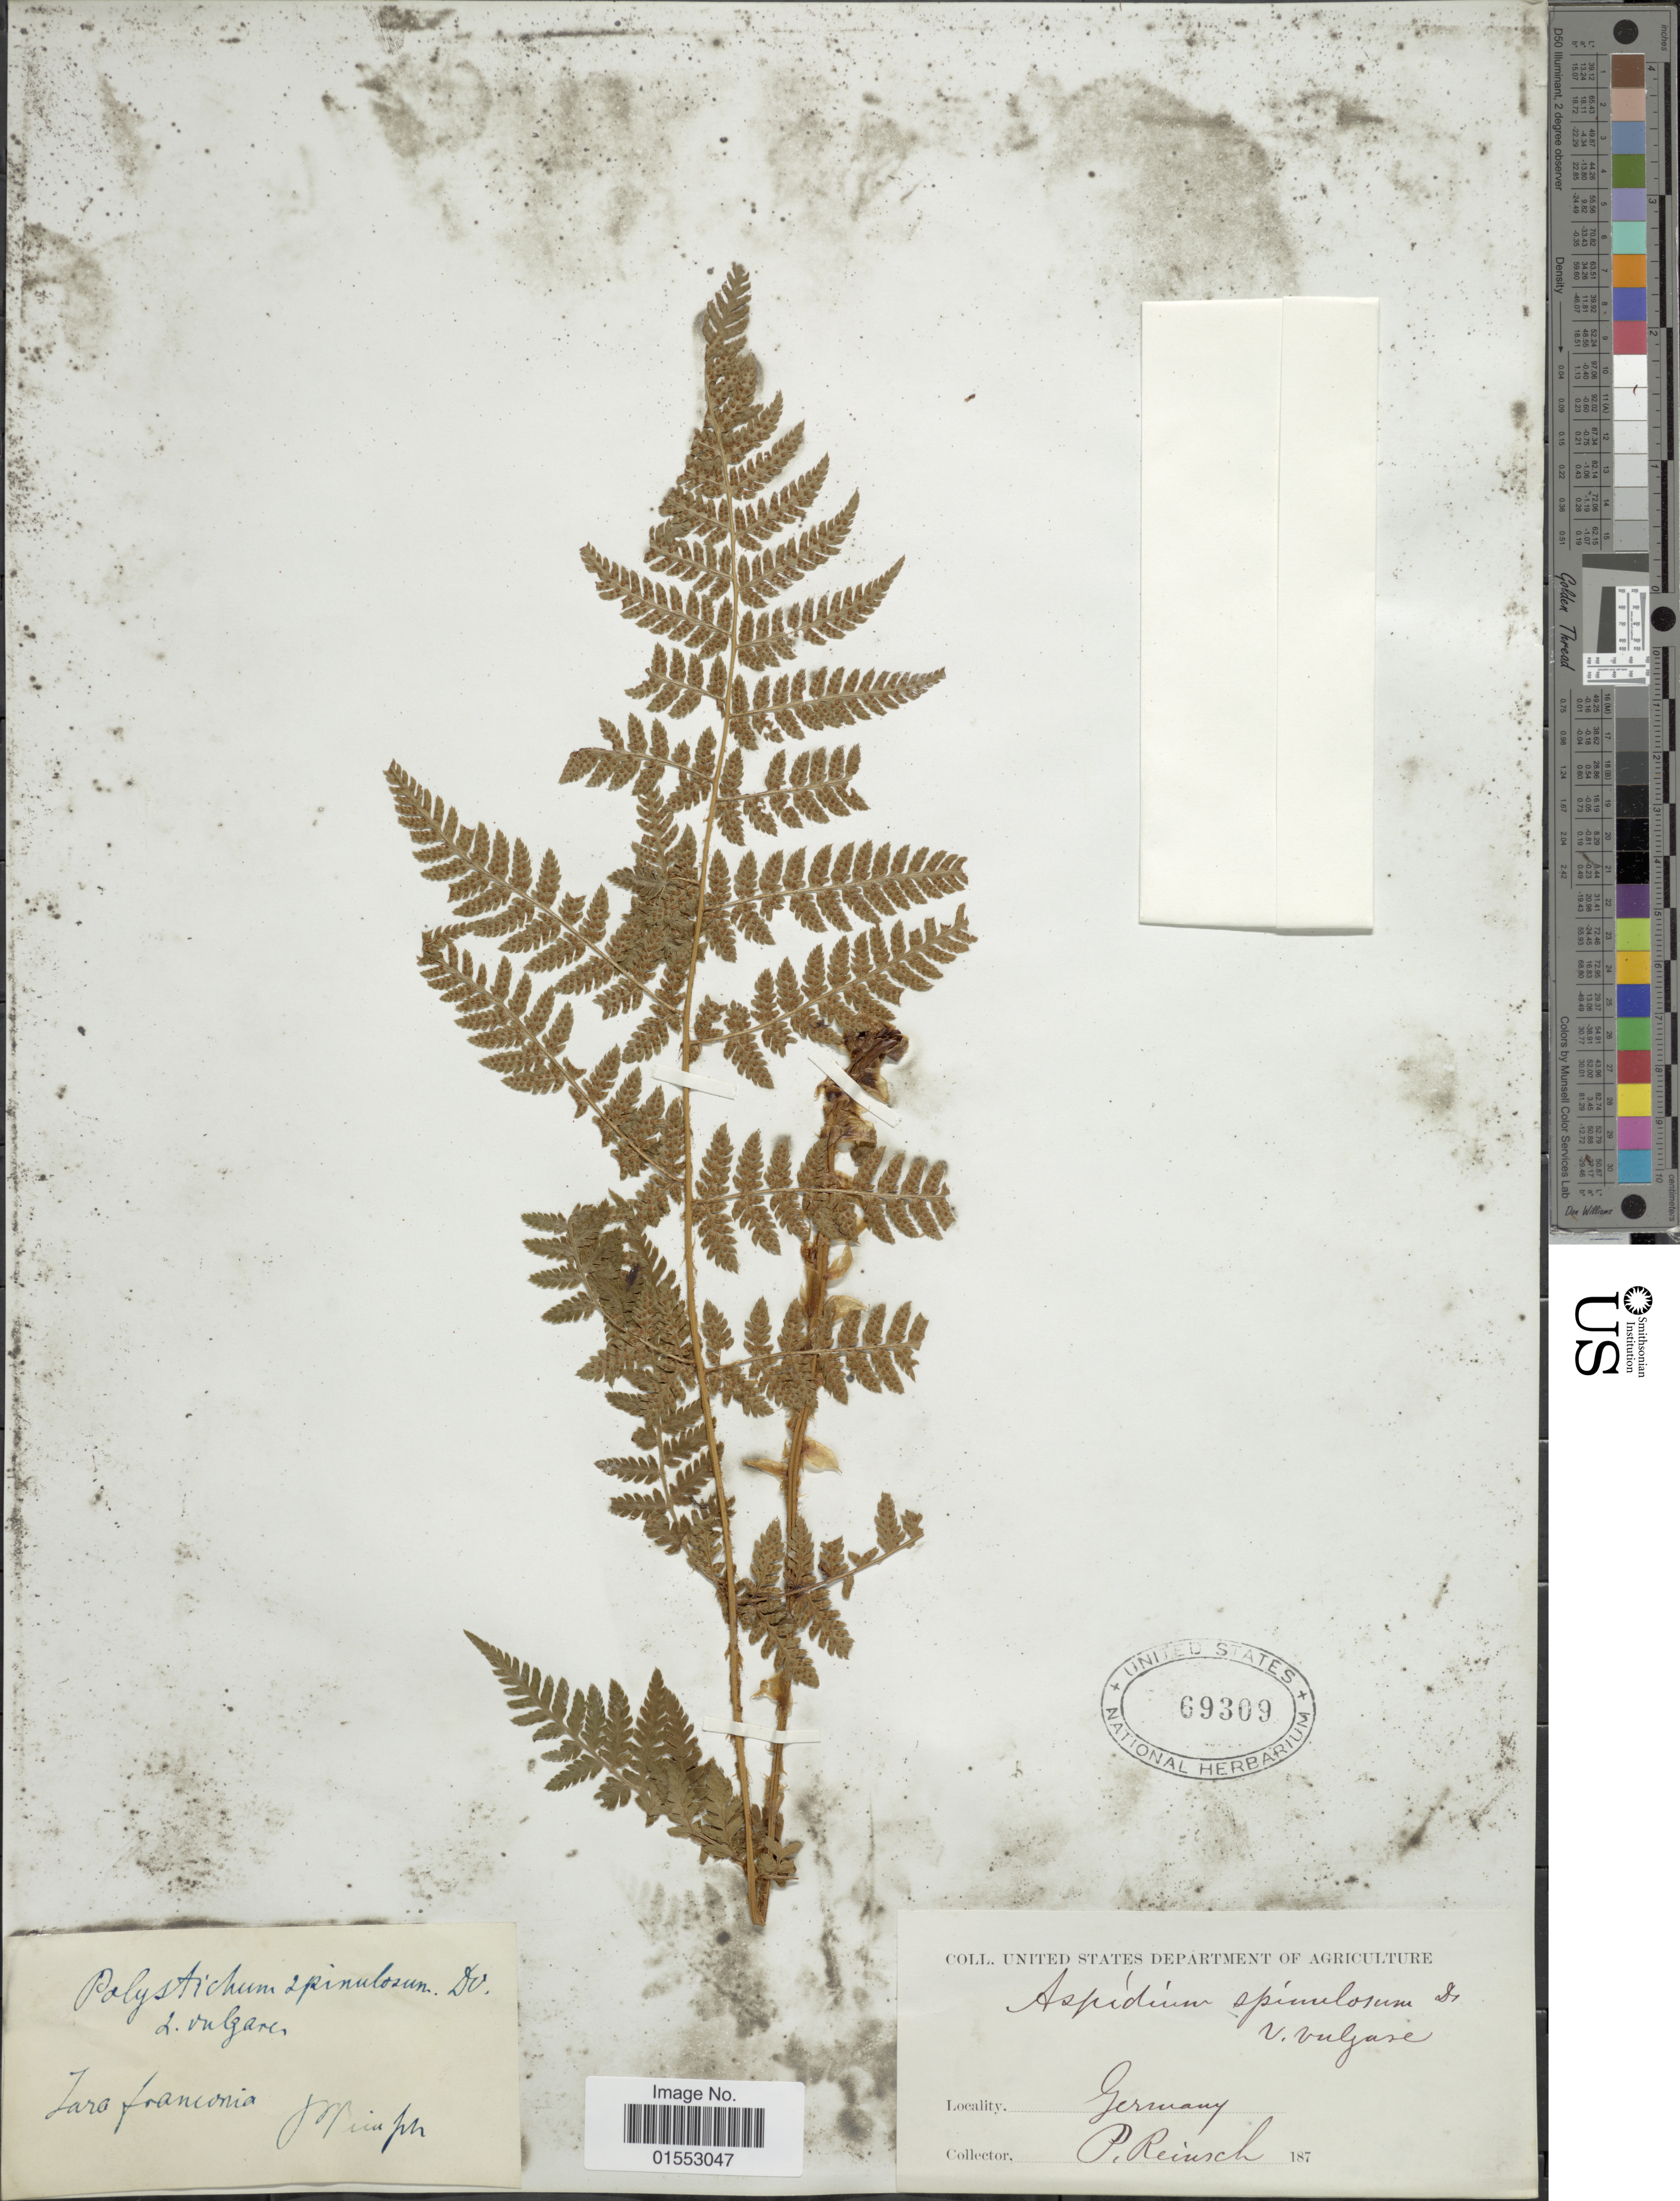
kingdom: Plantae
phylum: Tracheophyta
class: Polypodiopsida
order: Polypodiales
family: Dryopteridaceae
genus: Dryopteris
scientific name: Dryopteris carthusiana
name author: (Villars) H.P. Fuchs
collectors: P.F. Reinsch (herbarium)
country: Germany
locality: Zara Franconia [interpreted]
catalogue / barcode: US 69309